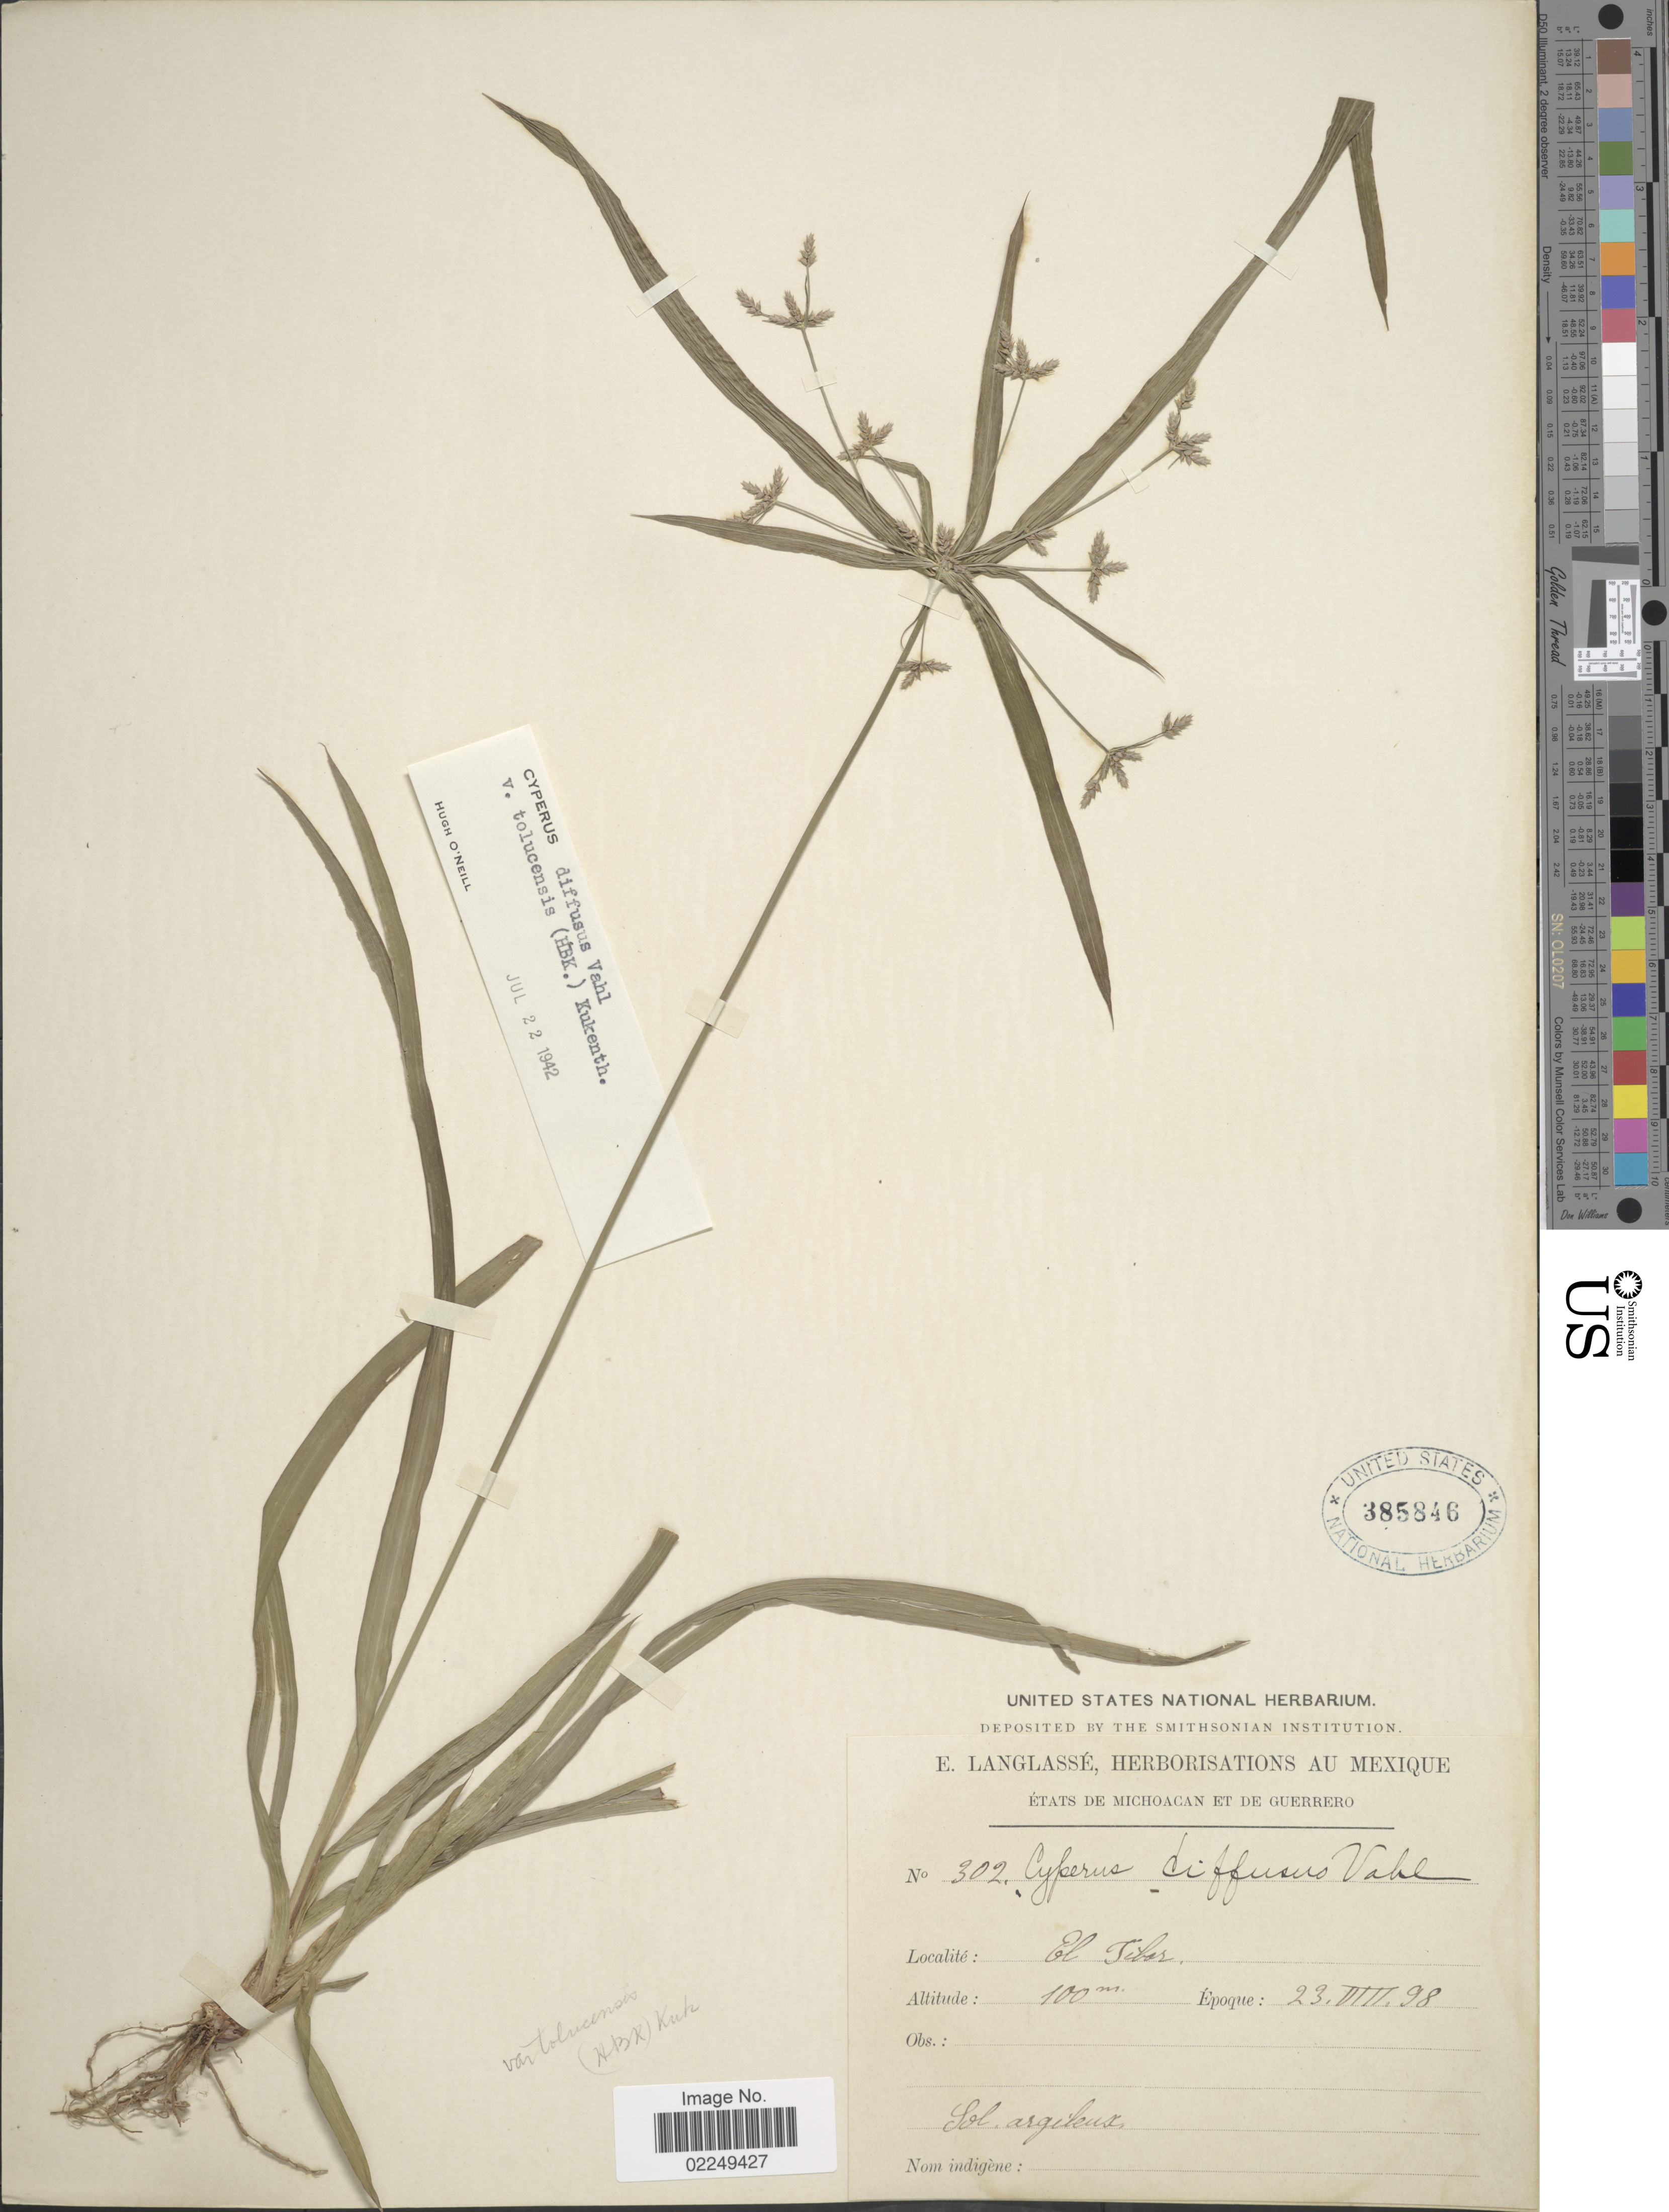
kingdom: Plantae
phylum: Tracheophyta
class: Liliopsida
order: Poales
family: Cyperaceae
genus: Cyperus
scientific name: Cyperus laxus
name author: Lam.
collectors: E. Langlassé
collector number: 302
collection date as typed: Transcribed d/m/y: 23/8/98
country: Mexico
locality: Etats de Michoacan et de Guerrero, El Tibor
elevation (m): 100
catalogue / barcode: US 385846